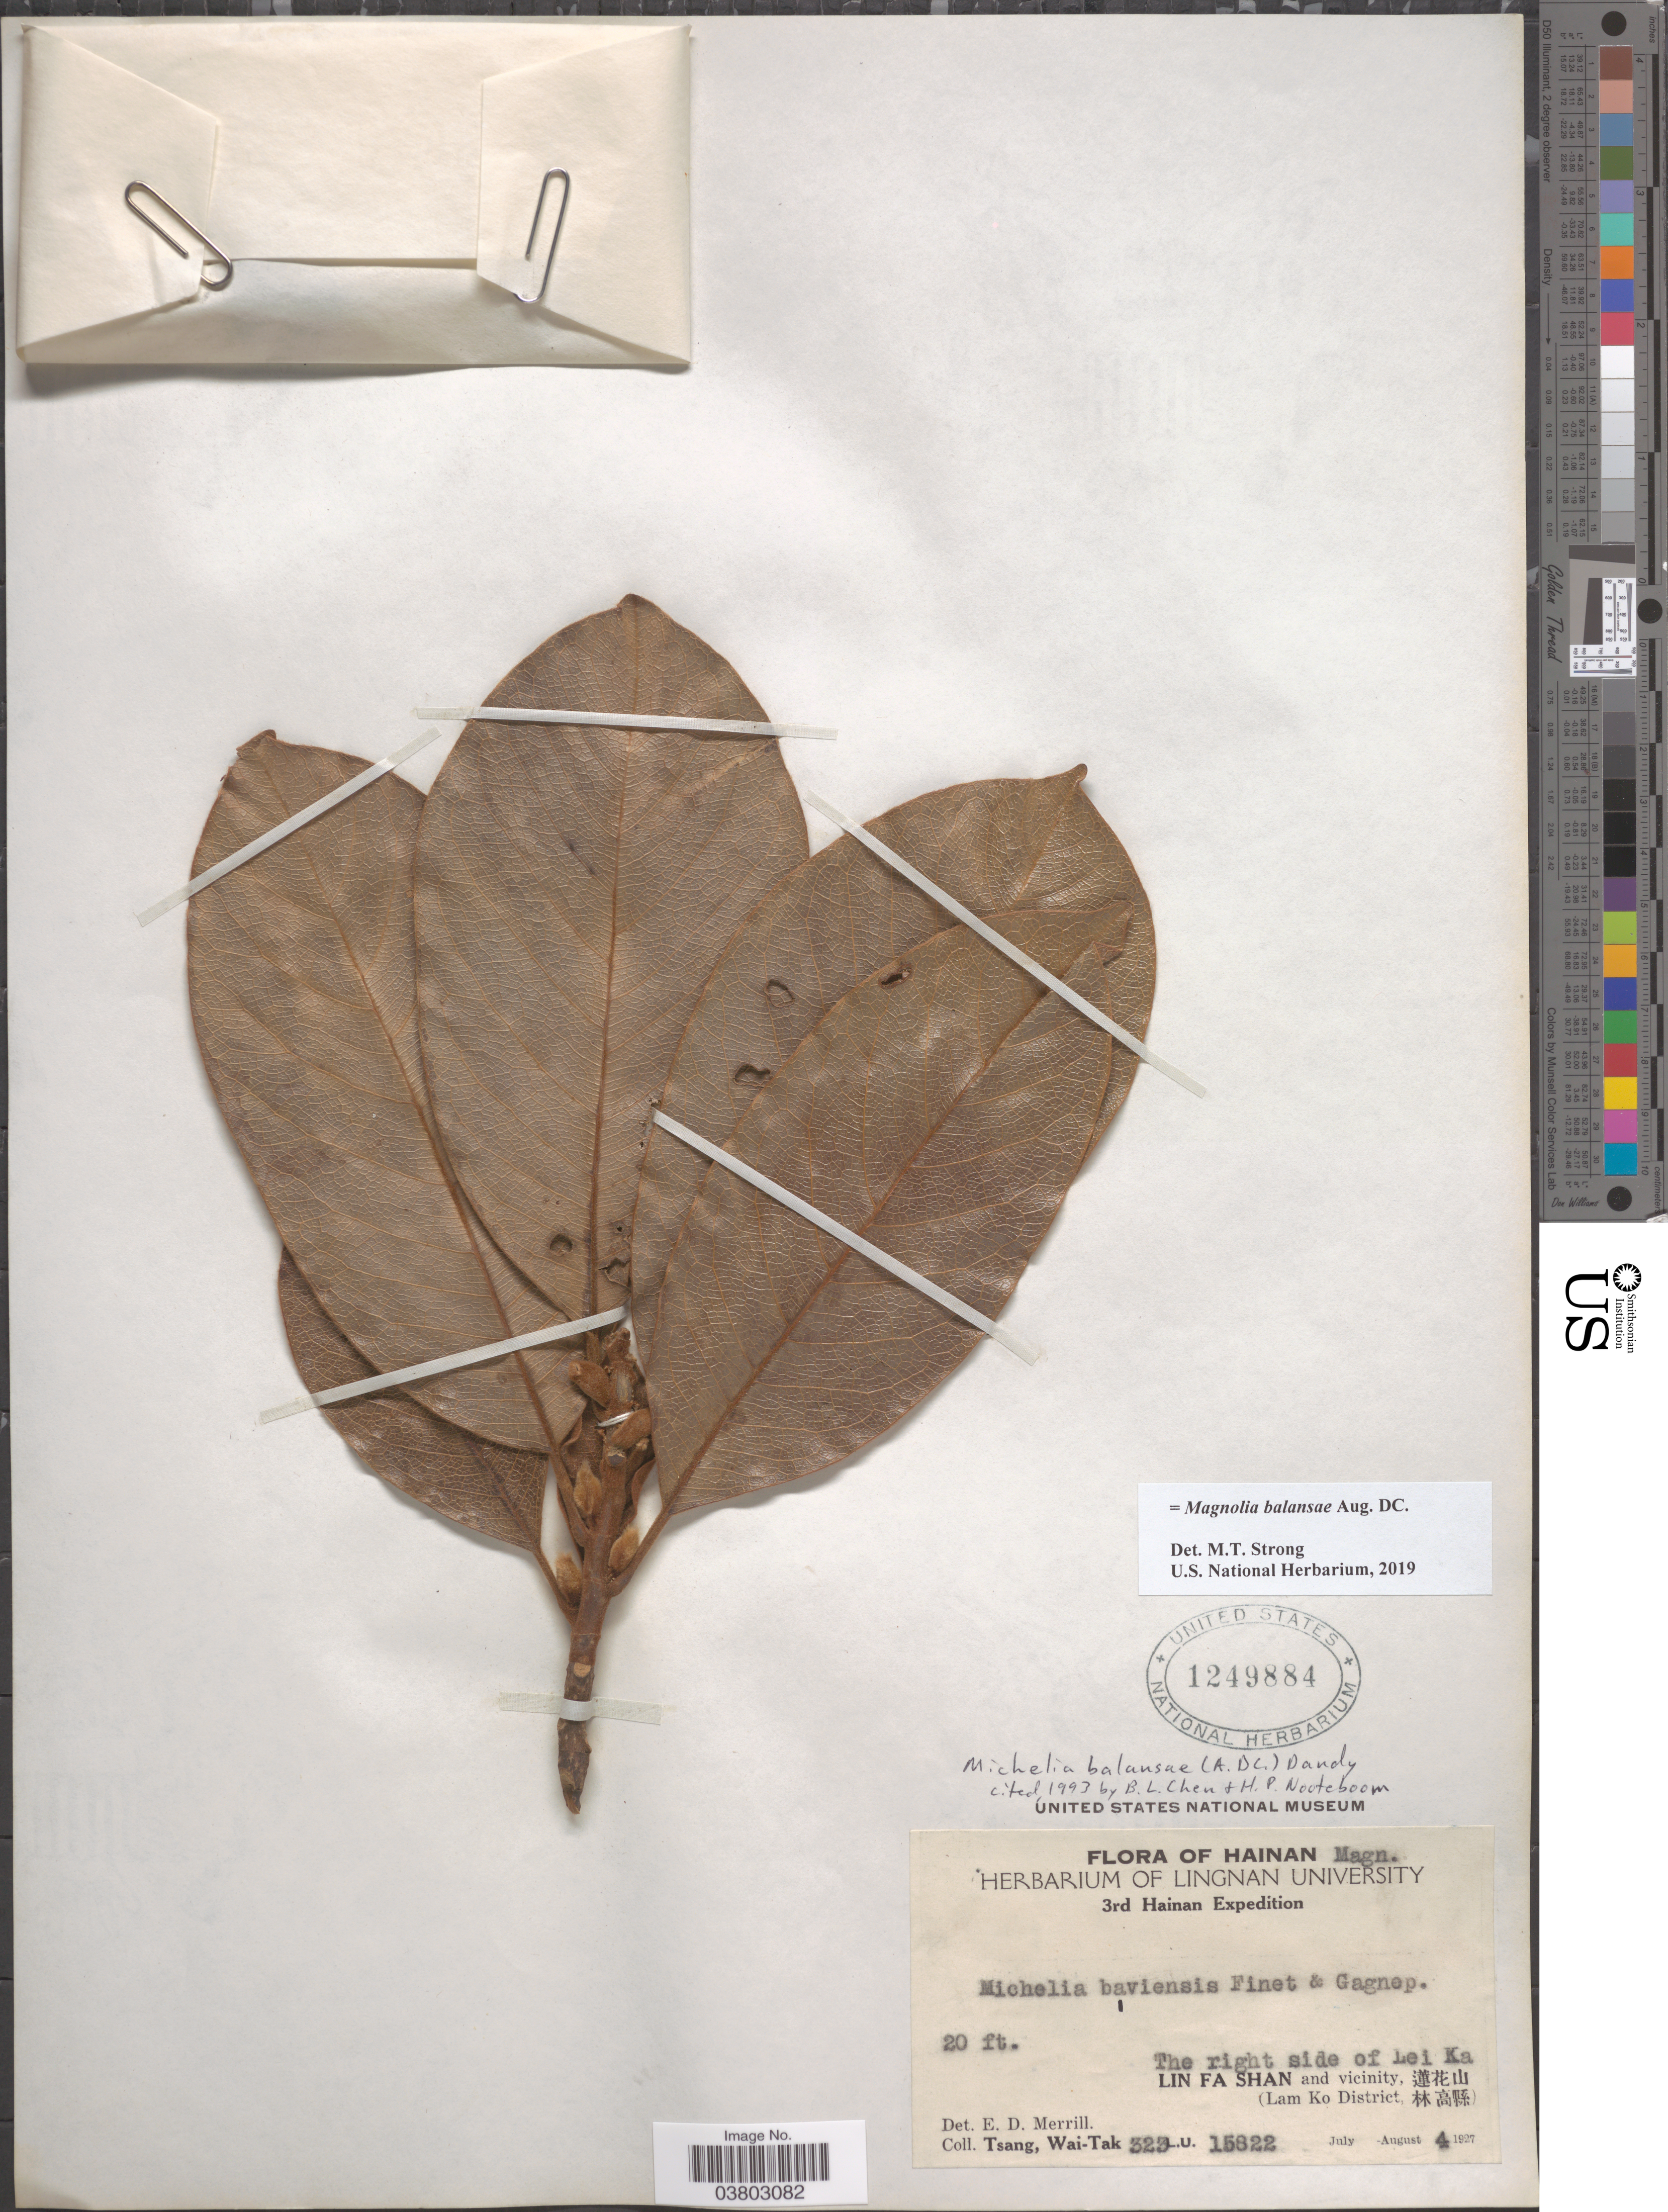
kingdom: Plantae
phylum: Tracheophyta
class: Magnoliopsida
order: Magnoliales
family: Magnoliaceae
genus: Magnolia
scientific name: Magnolia balansae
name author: Aug. DC.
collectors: W. T. Tsang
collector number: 323LU15822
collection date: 1927-07/1927-08-04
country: China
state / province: Hainan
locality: The right side of Lei Ka. Lin Fa Shan and vicinity, X. (Lam Ko District, X).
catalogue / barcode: US 1249884